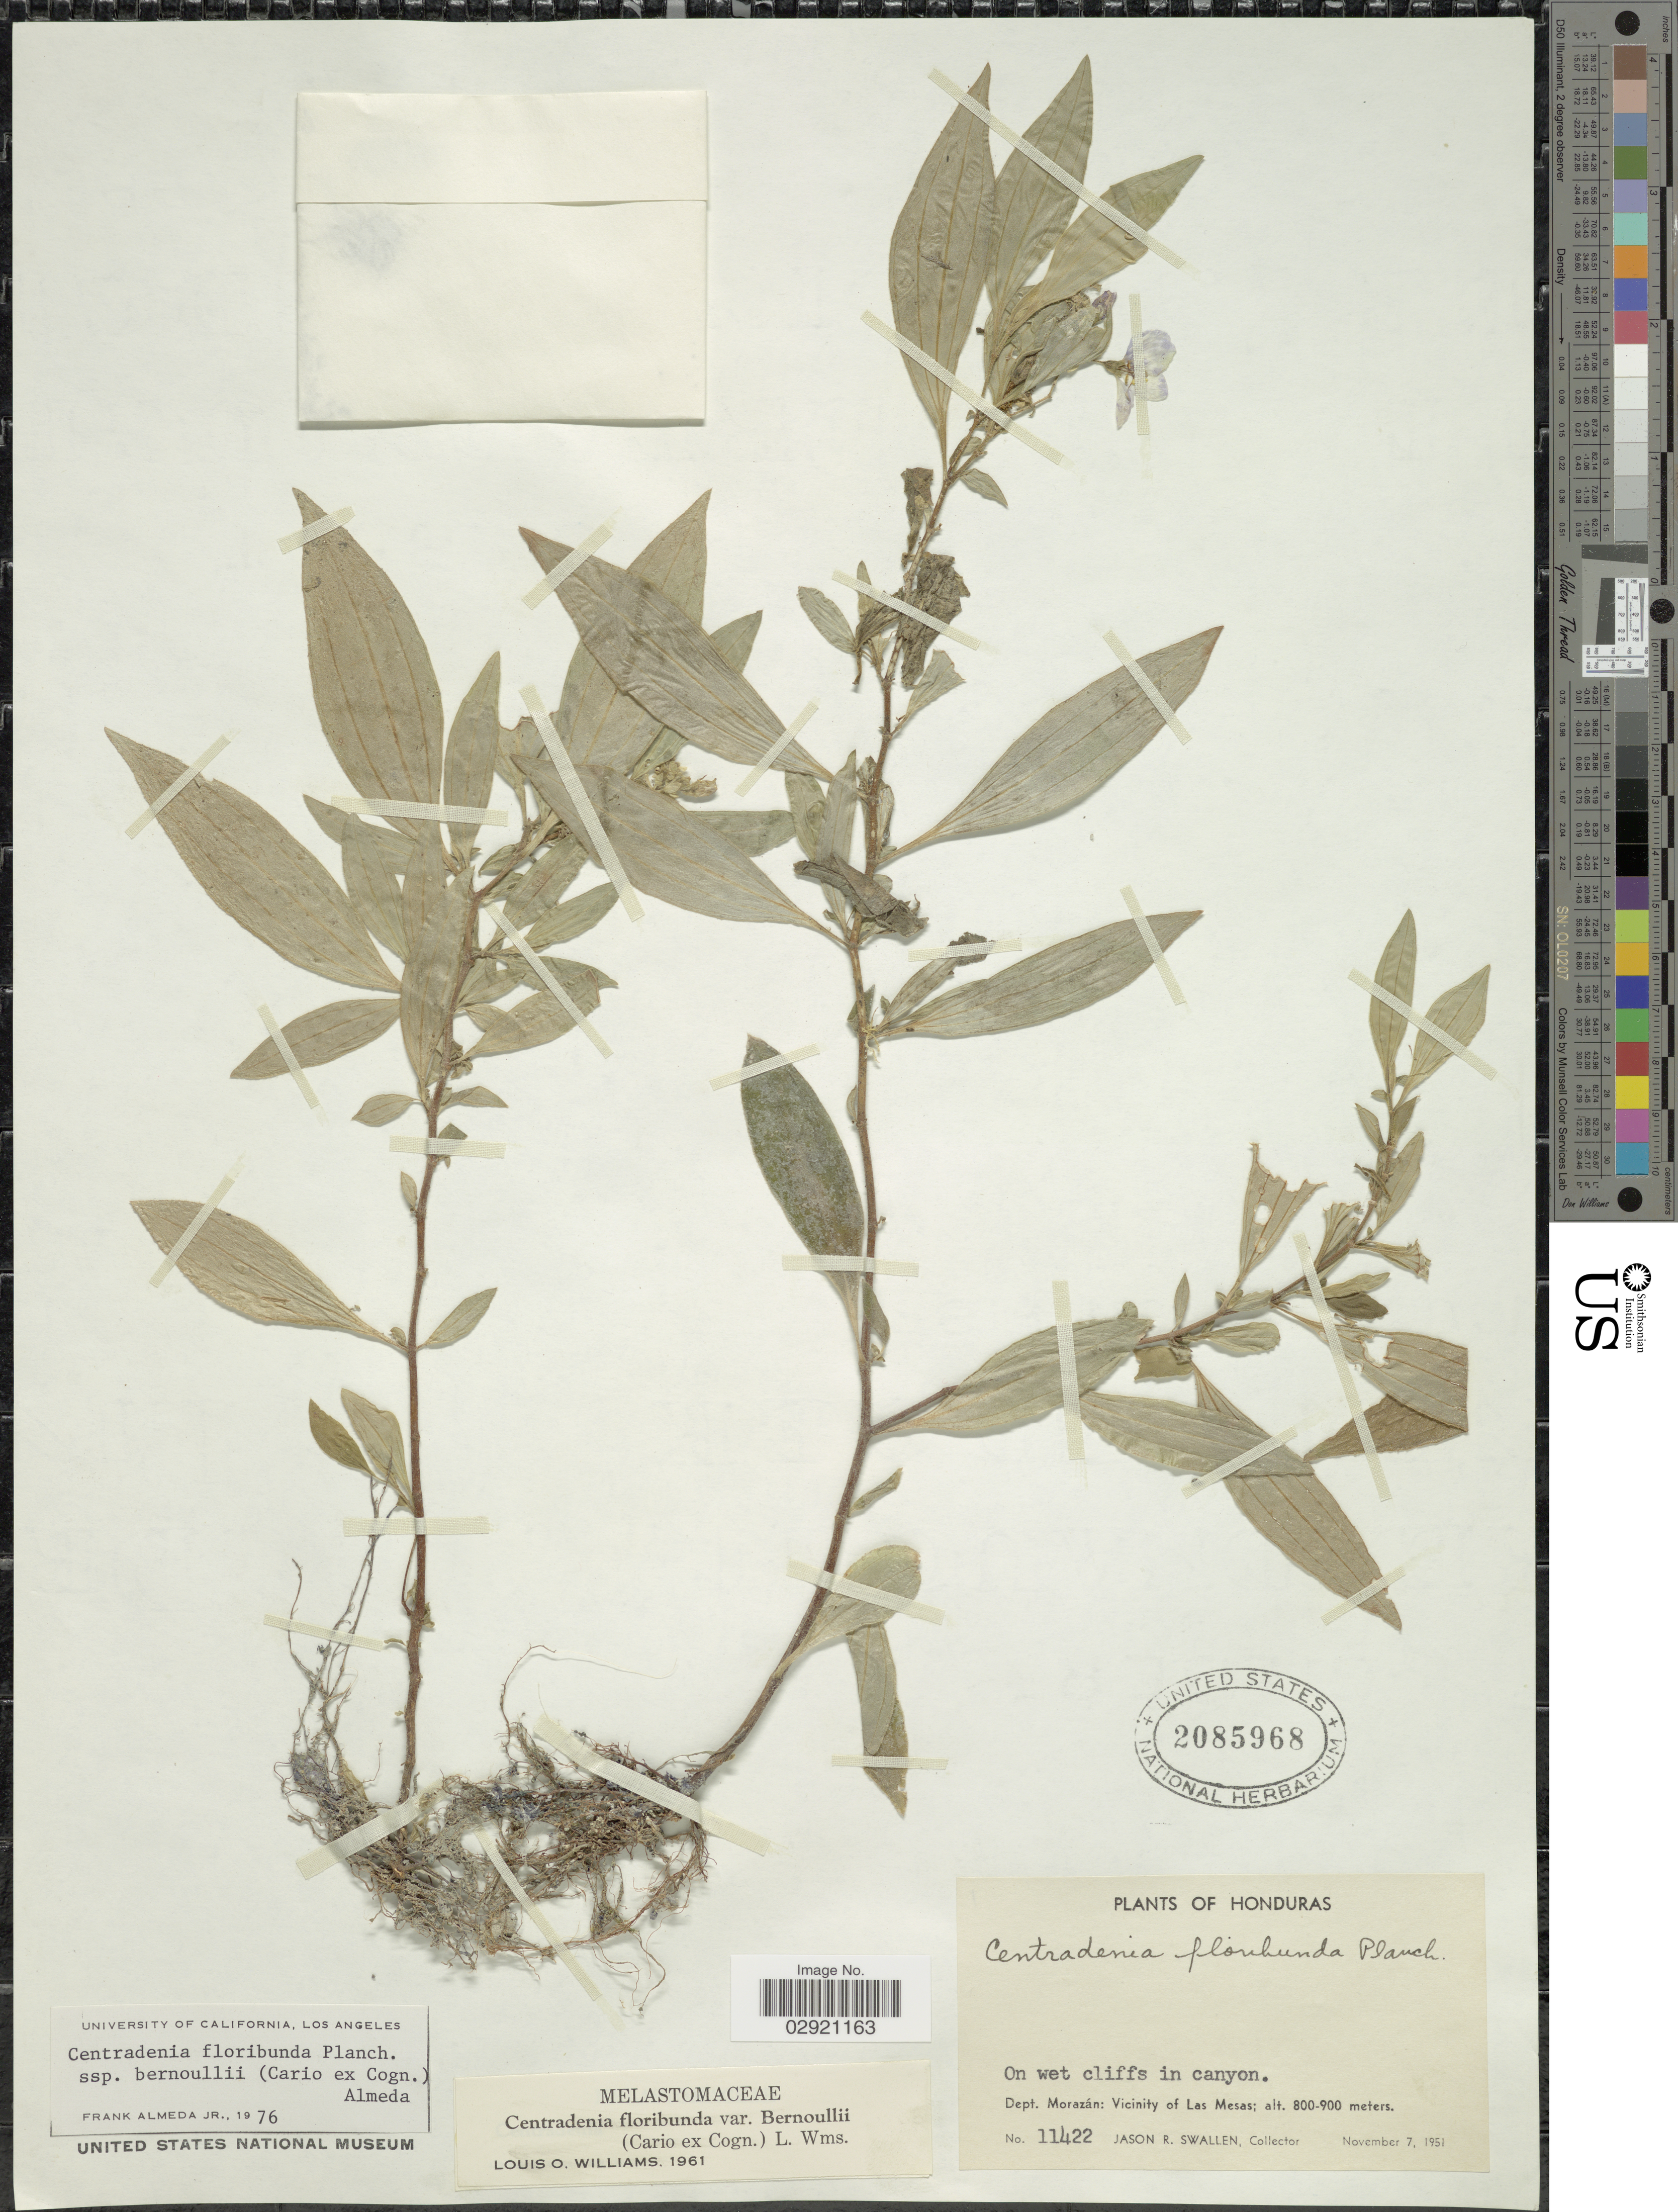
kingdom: Plantae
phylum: Tracheophyta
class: Magnoliopsida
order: Myrtales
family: Melastomataceae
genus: Centradenia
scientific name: Centradenia floribunda subsp. bernoulli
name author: (Cario ex Cogn.) Almeda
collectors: J. R. Swallen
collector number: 11422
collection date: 1951-11-07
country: Honduras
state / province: Fco. Morazán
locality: Dept. Morazán: Vicinity of Las Mesas.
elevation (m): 800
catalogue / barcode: US 2085968